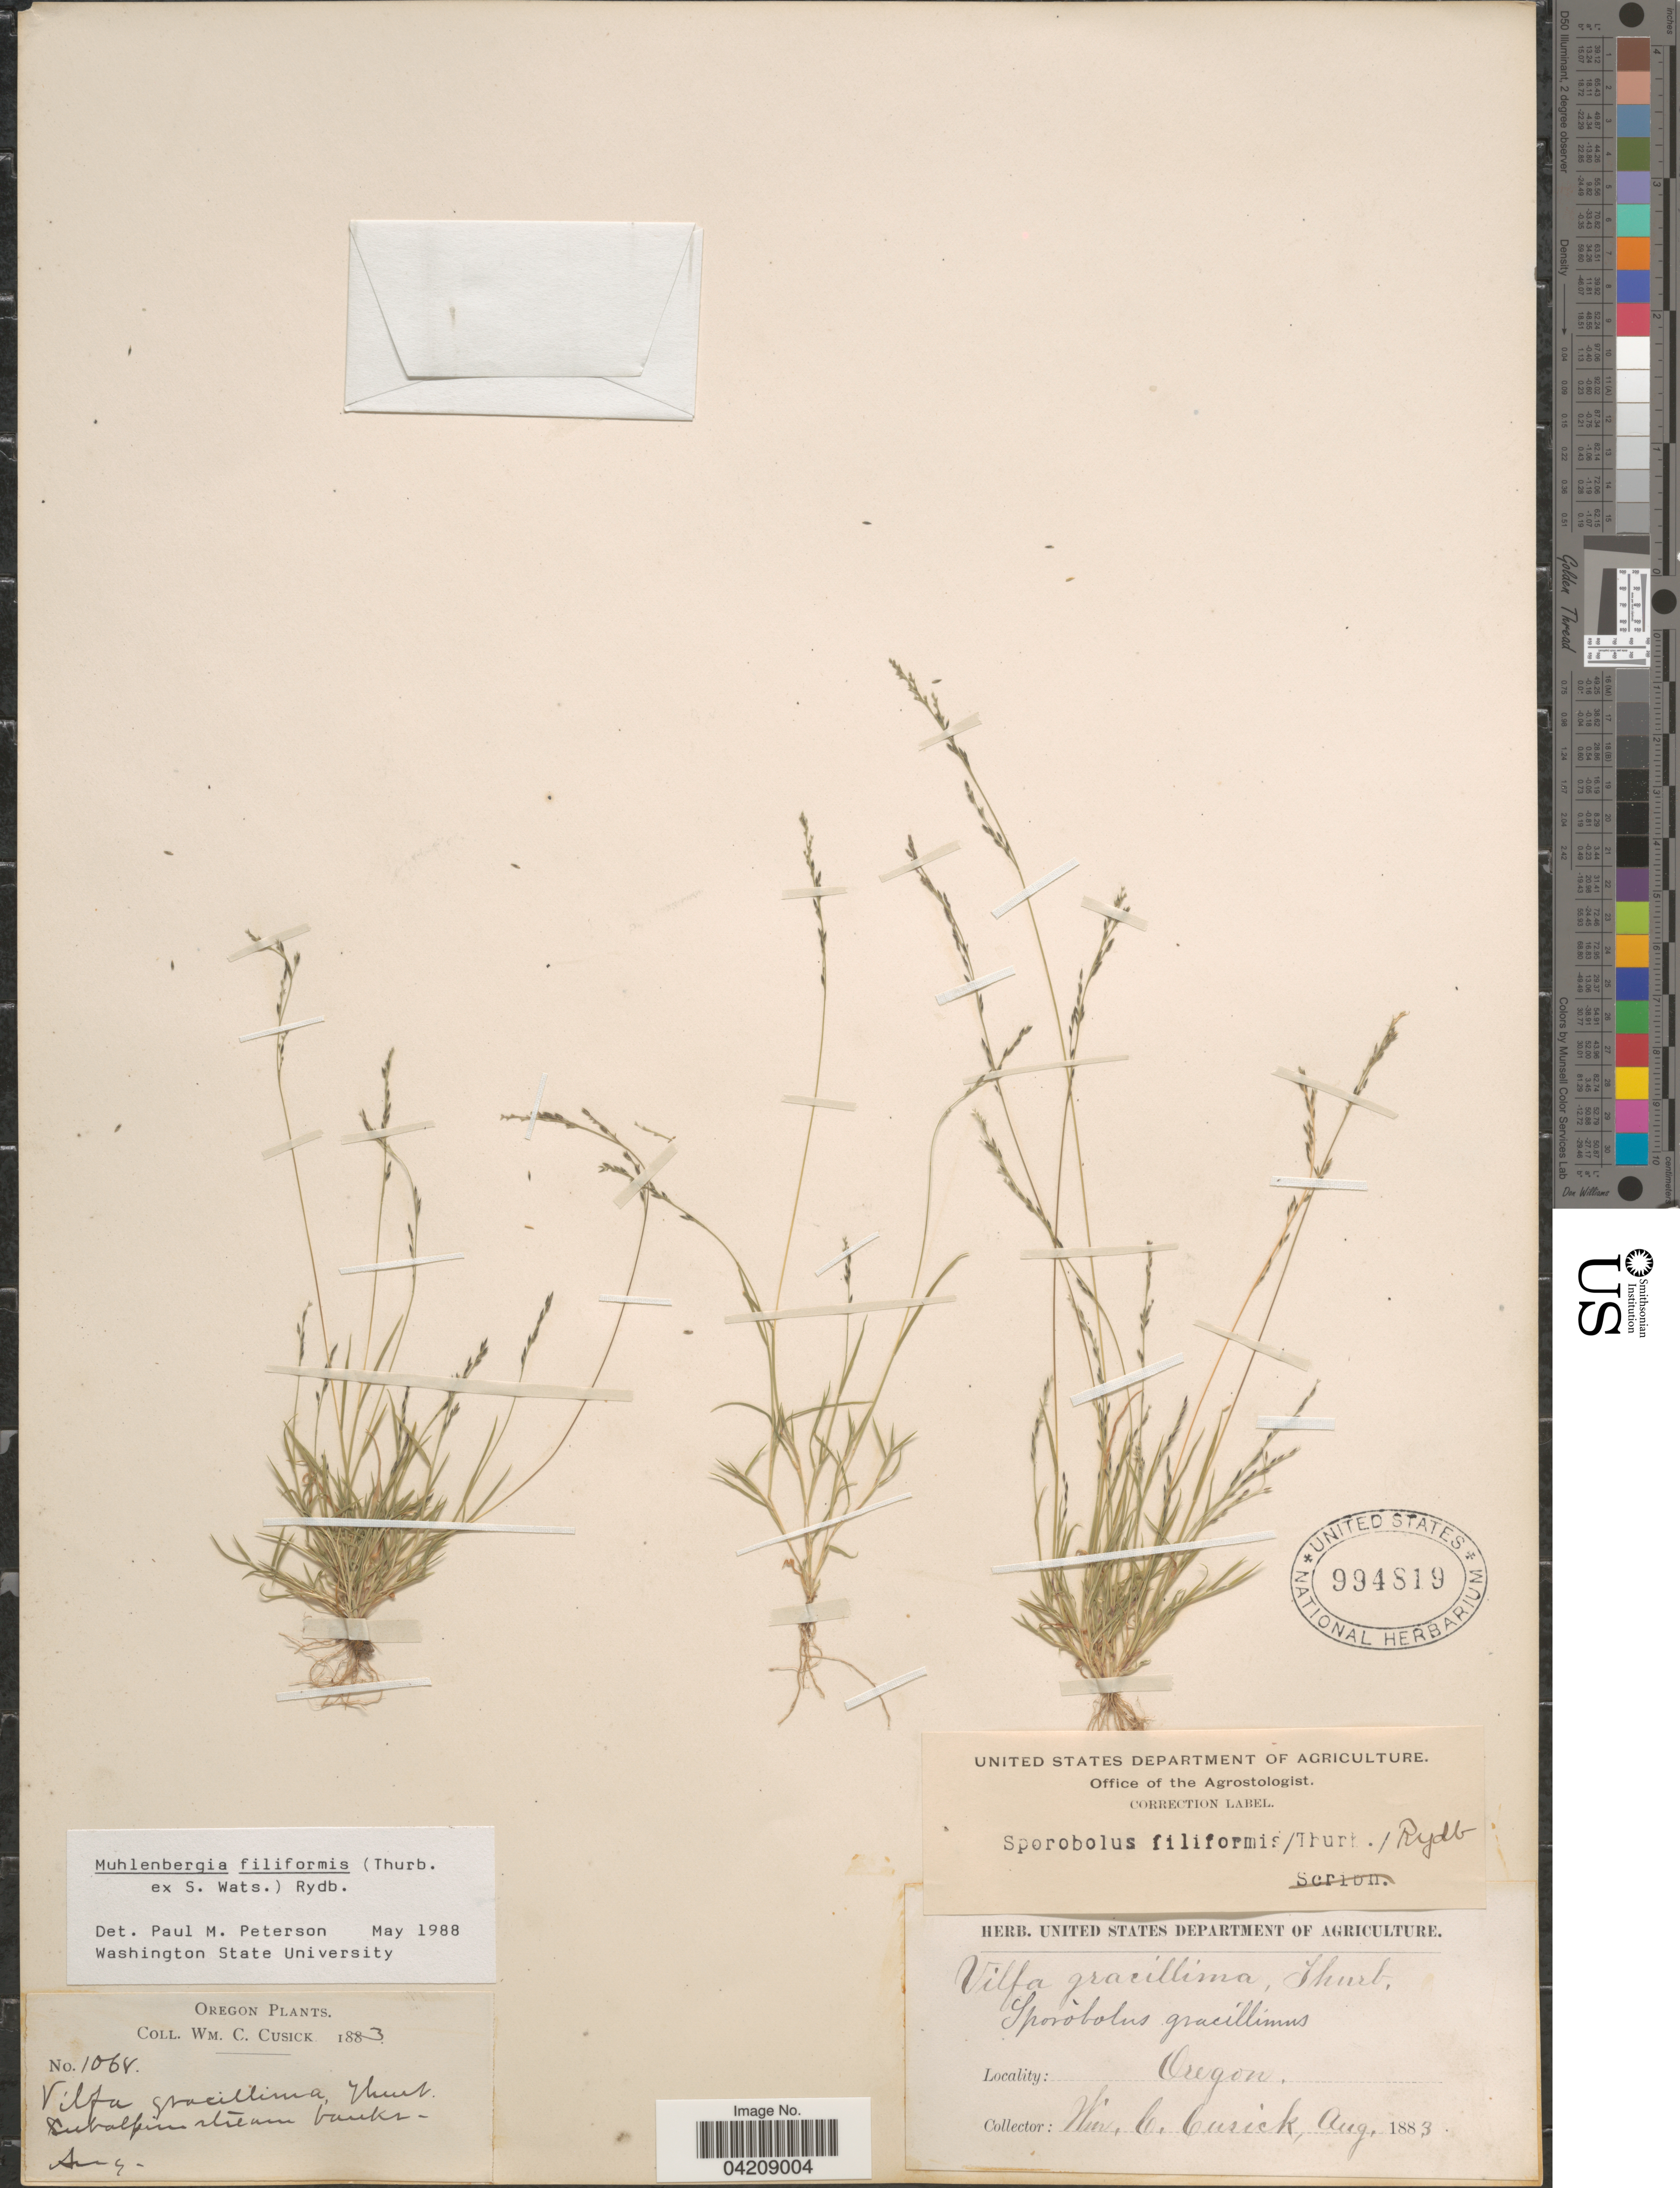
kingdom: Plantae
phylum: Tracheophyta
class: Liliopsida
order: Poales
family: Poaceae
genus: Muhlenbergia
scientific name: Muhlenbergia filiformis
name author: (Thurb. ex S. Watson) Rydb.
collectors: W. C. Cusick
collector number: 1068*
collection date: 1883-08-04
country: United States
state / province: Oregon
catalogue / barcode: US 994819